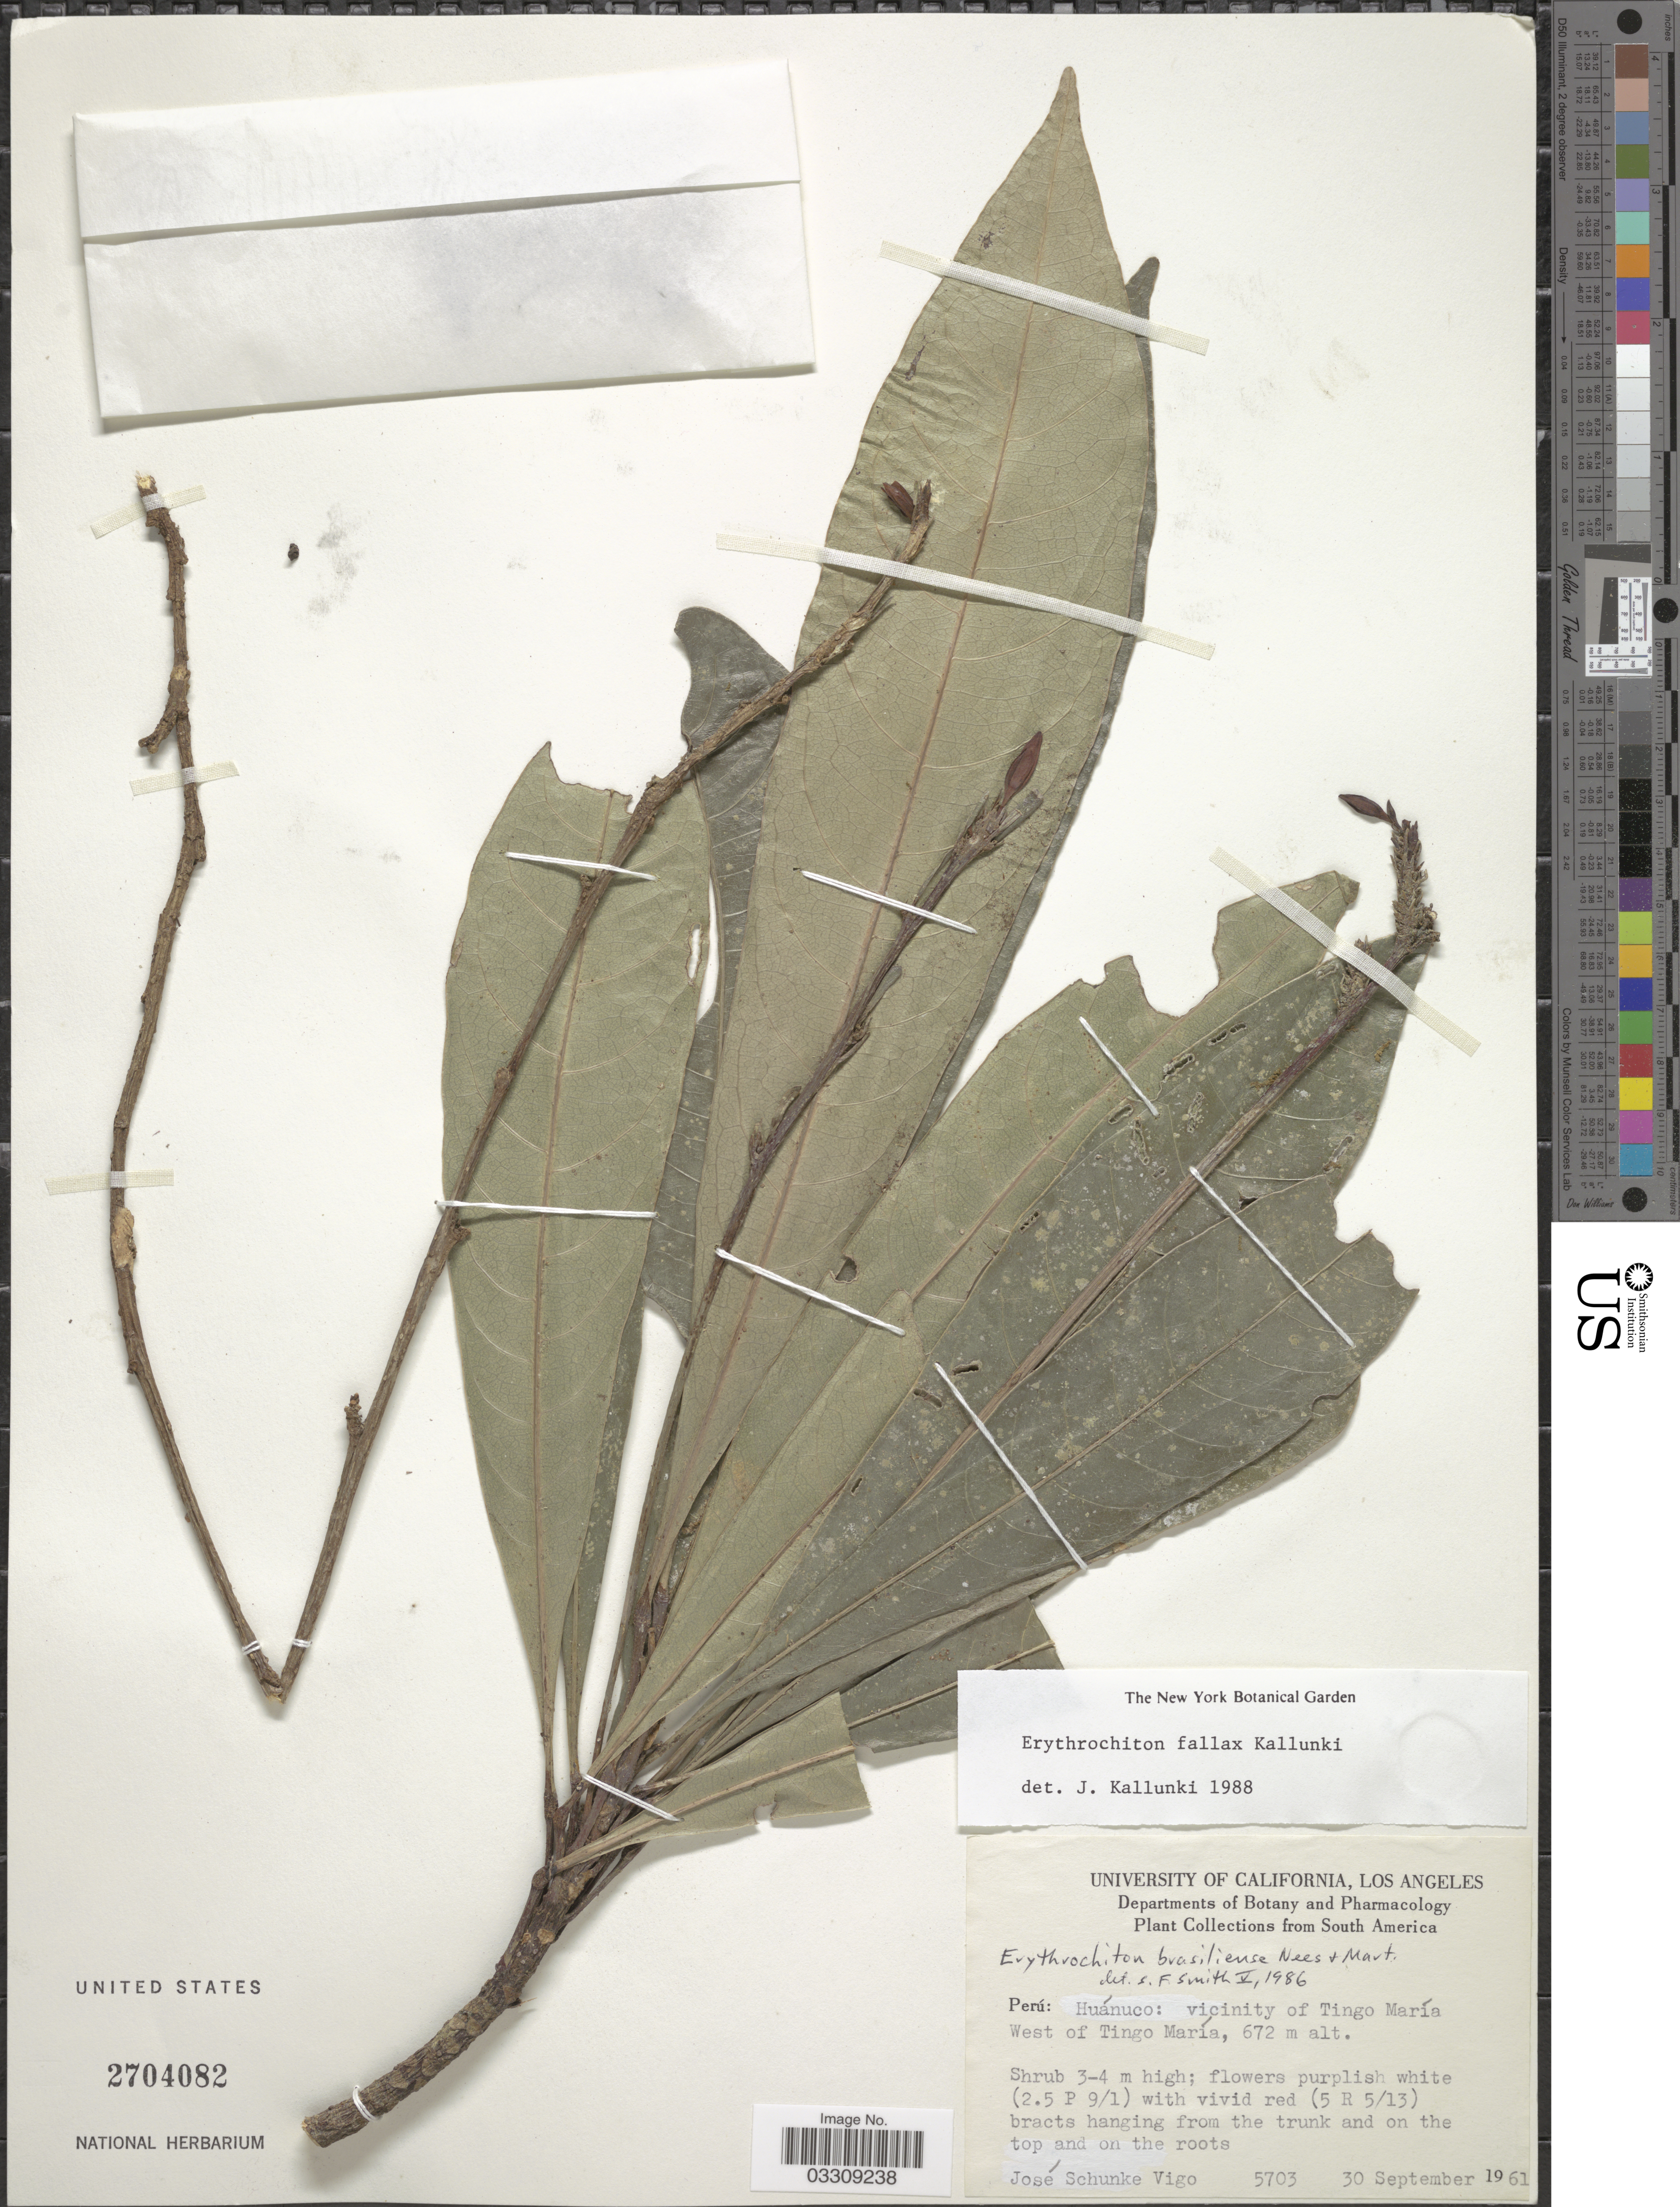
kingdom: Plantae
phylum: Tracheophyta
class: Magnoliopsida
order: Sapindales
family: Rutaceae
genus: Erythrochiton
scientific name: Erythrochiton fallax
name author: Kallunki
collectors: J. Schunke Vigo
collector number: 5703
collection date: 1961-09-30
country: Peru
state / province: Huánuco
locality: Vicinity of Tingo María. West of Tingo María.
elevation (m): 672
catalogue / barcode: US 2704082